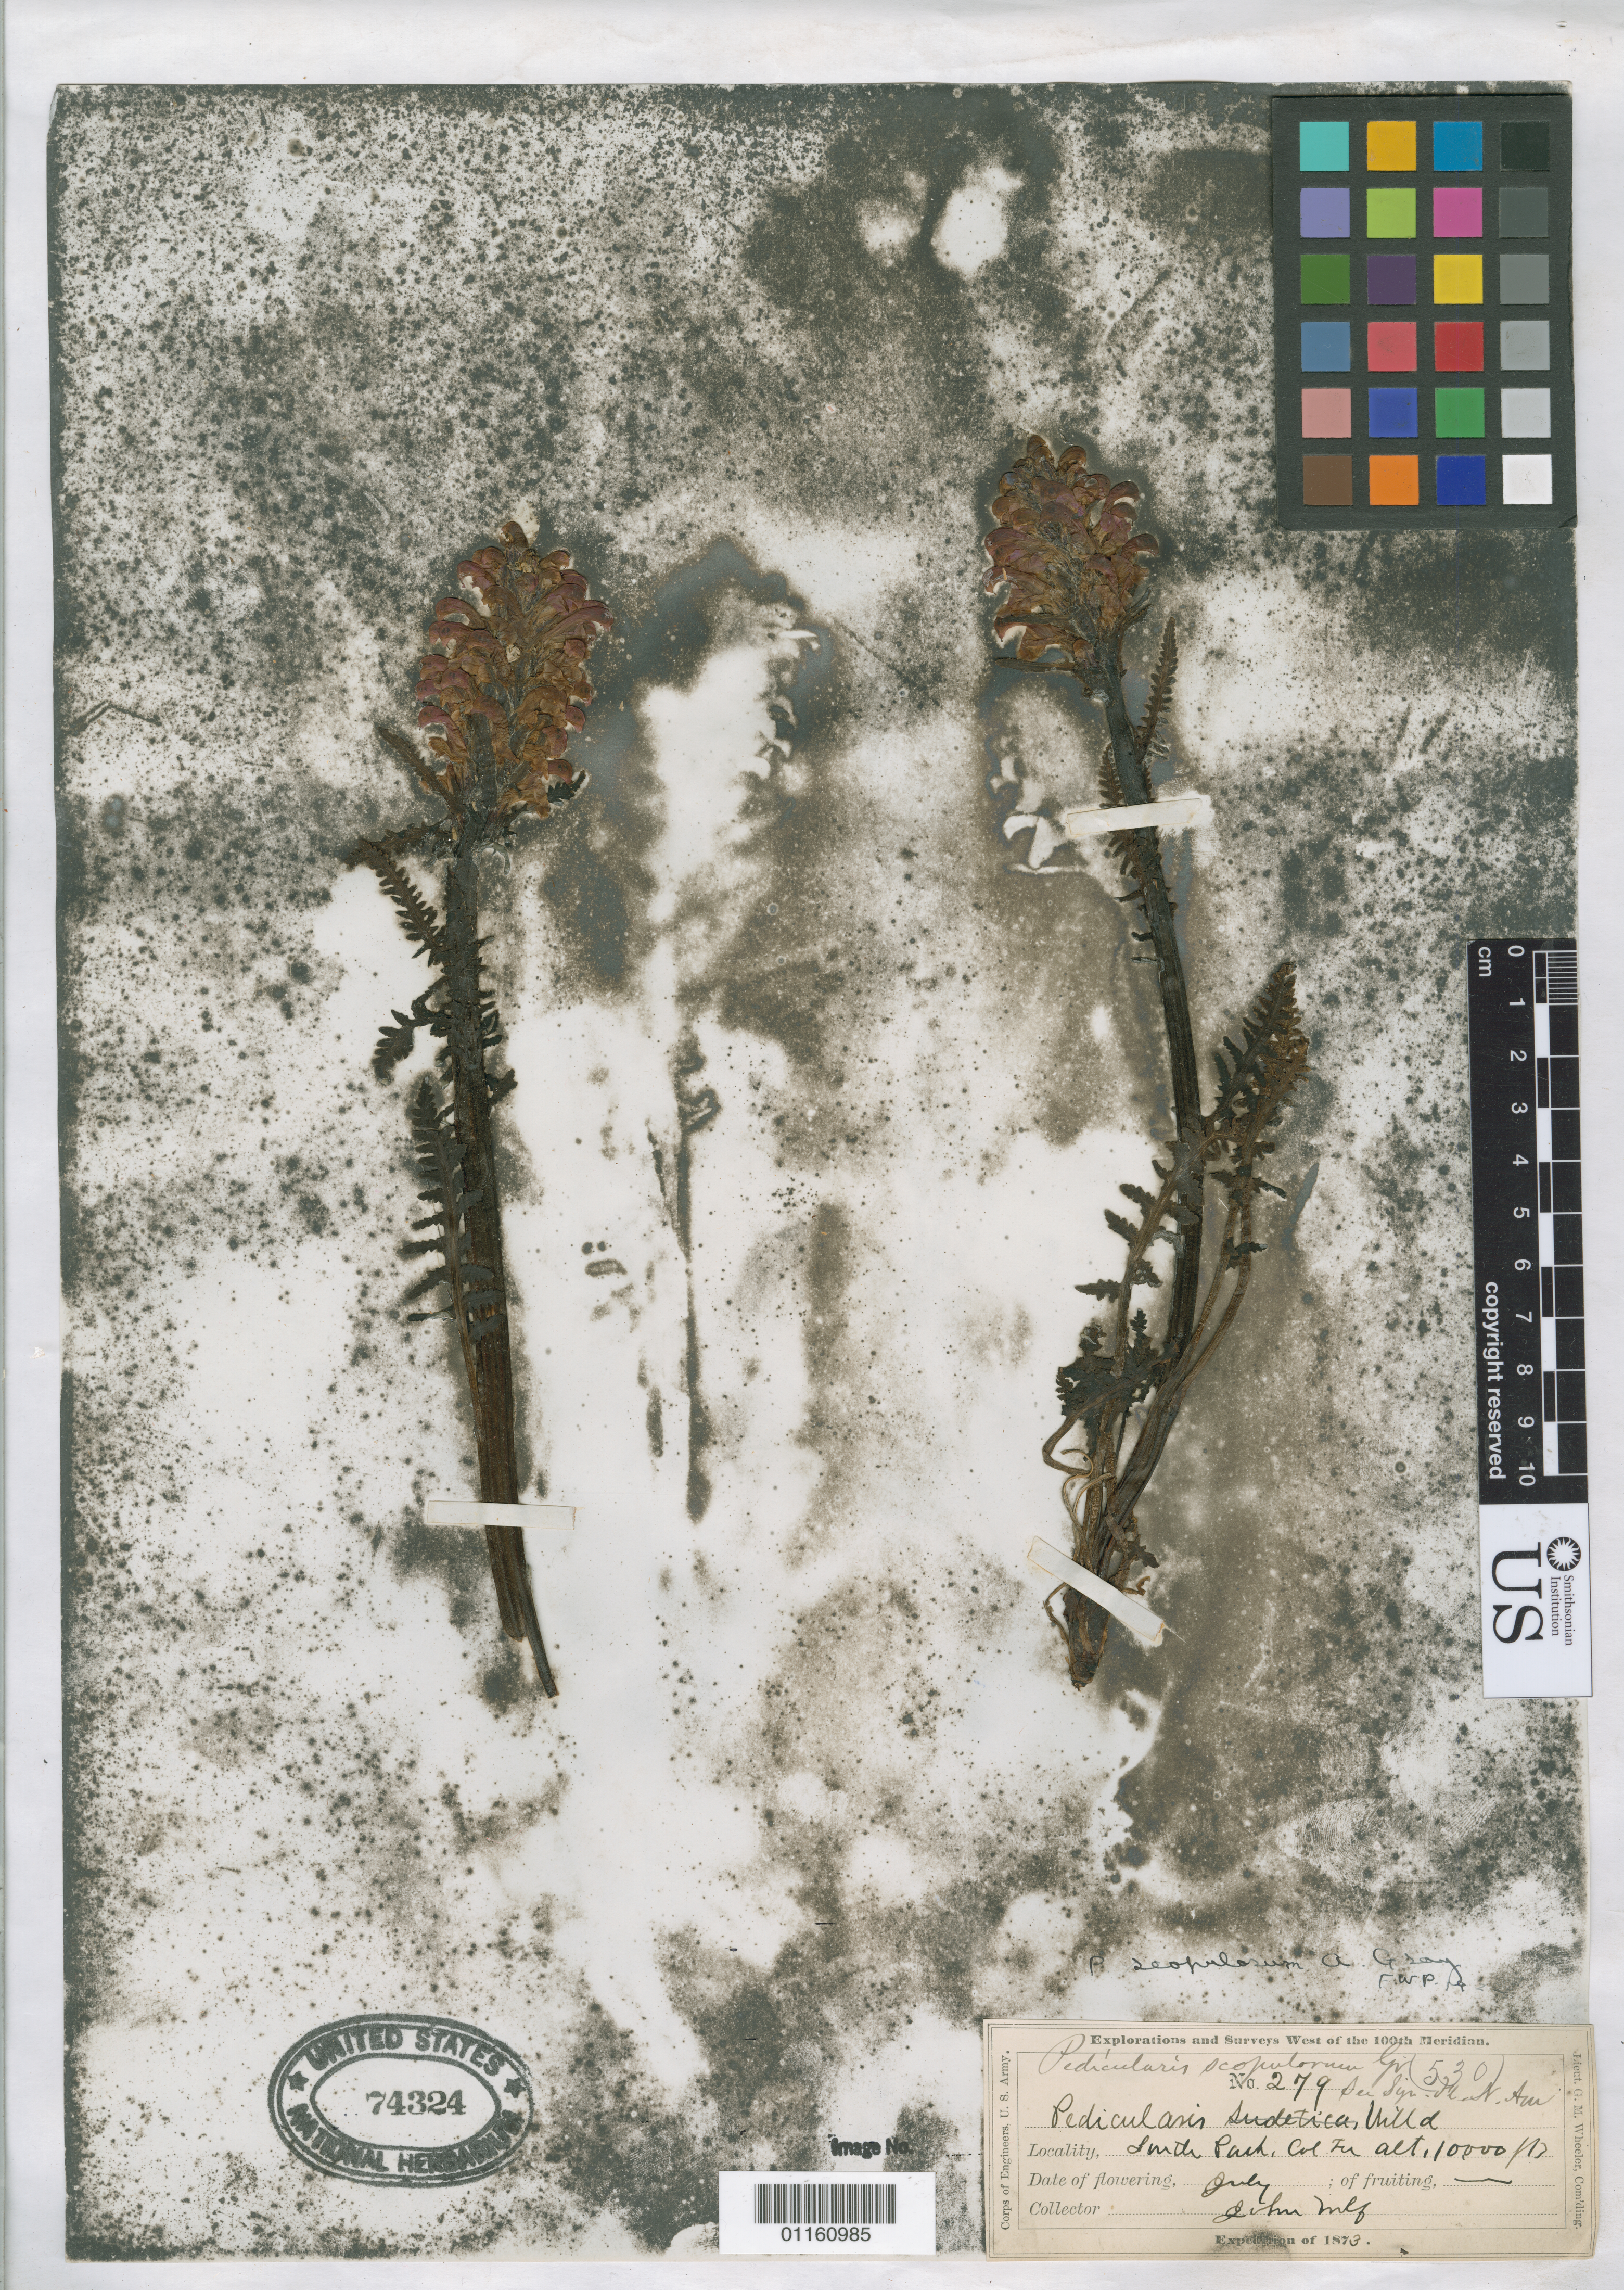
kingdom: Plantae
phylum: Tracheophyta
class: Magnoliopsida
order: Lamiales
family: Orobanchaceae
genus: Pedicularis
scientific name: Pedicularis scopulorum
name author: A. Gray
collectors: J. Wolf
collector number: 279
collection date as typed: Jul 1873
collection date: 1873-07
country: United States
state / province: Colorado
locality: South Park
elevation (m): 3048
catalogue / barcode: US 74324